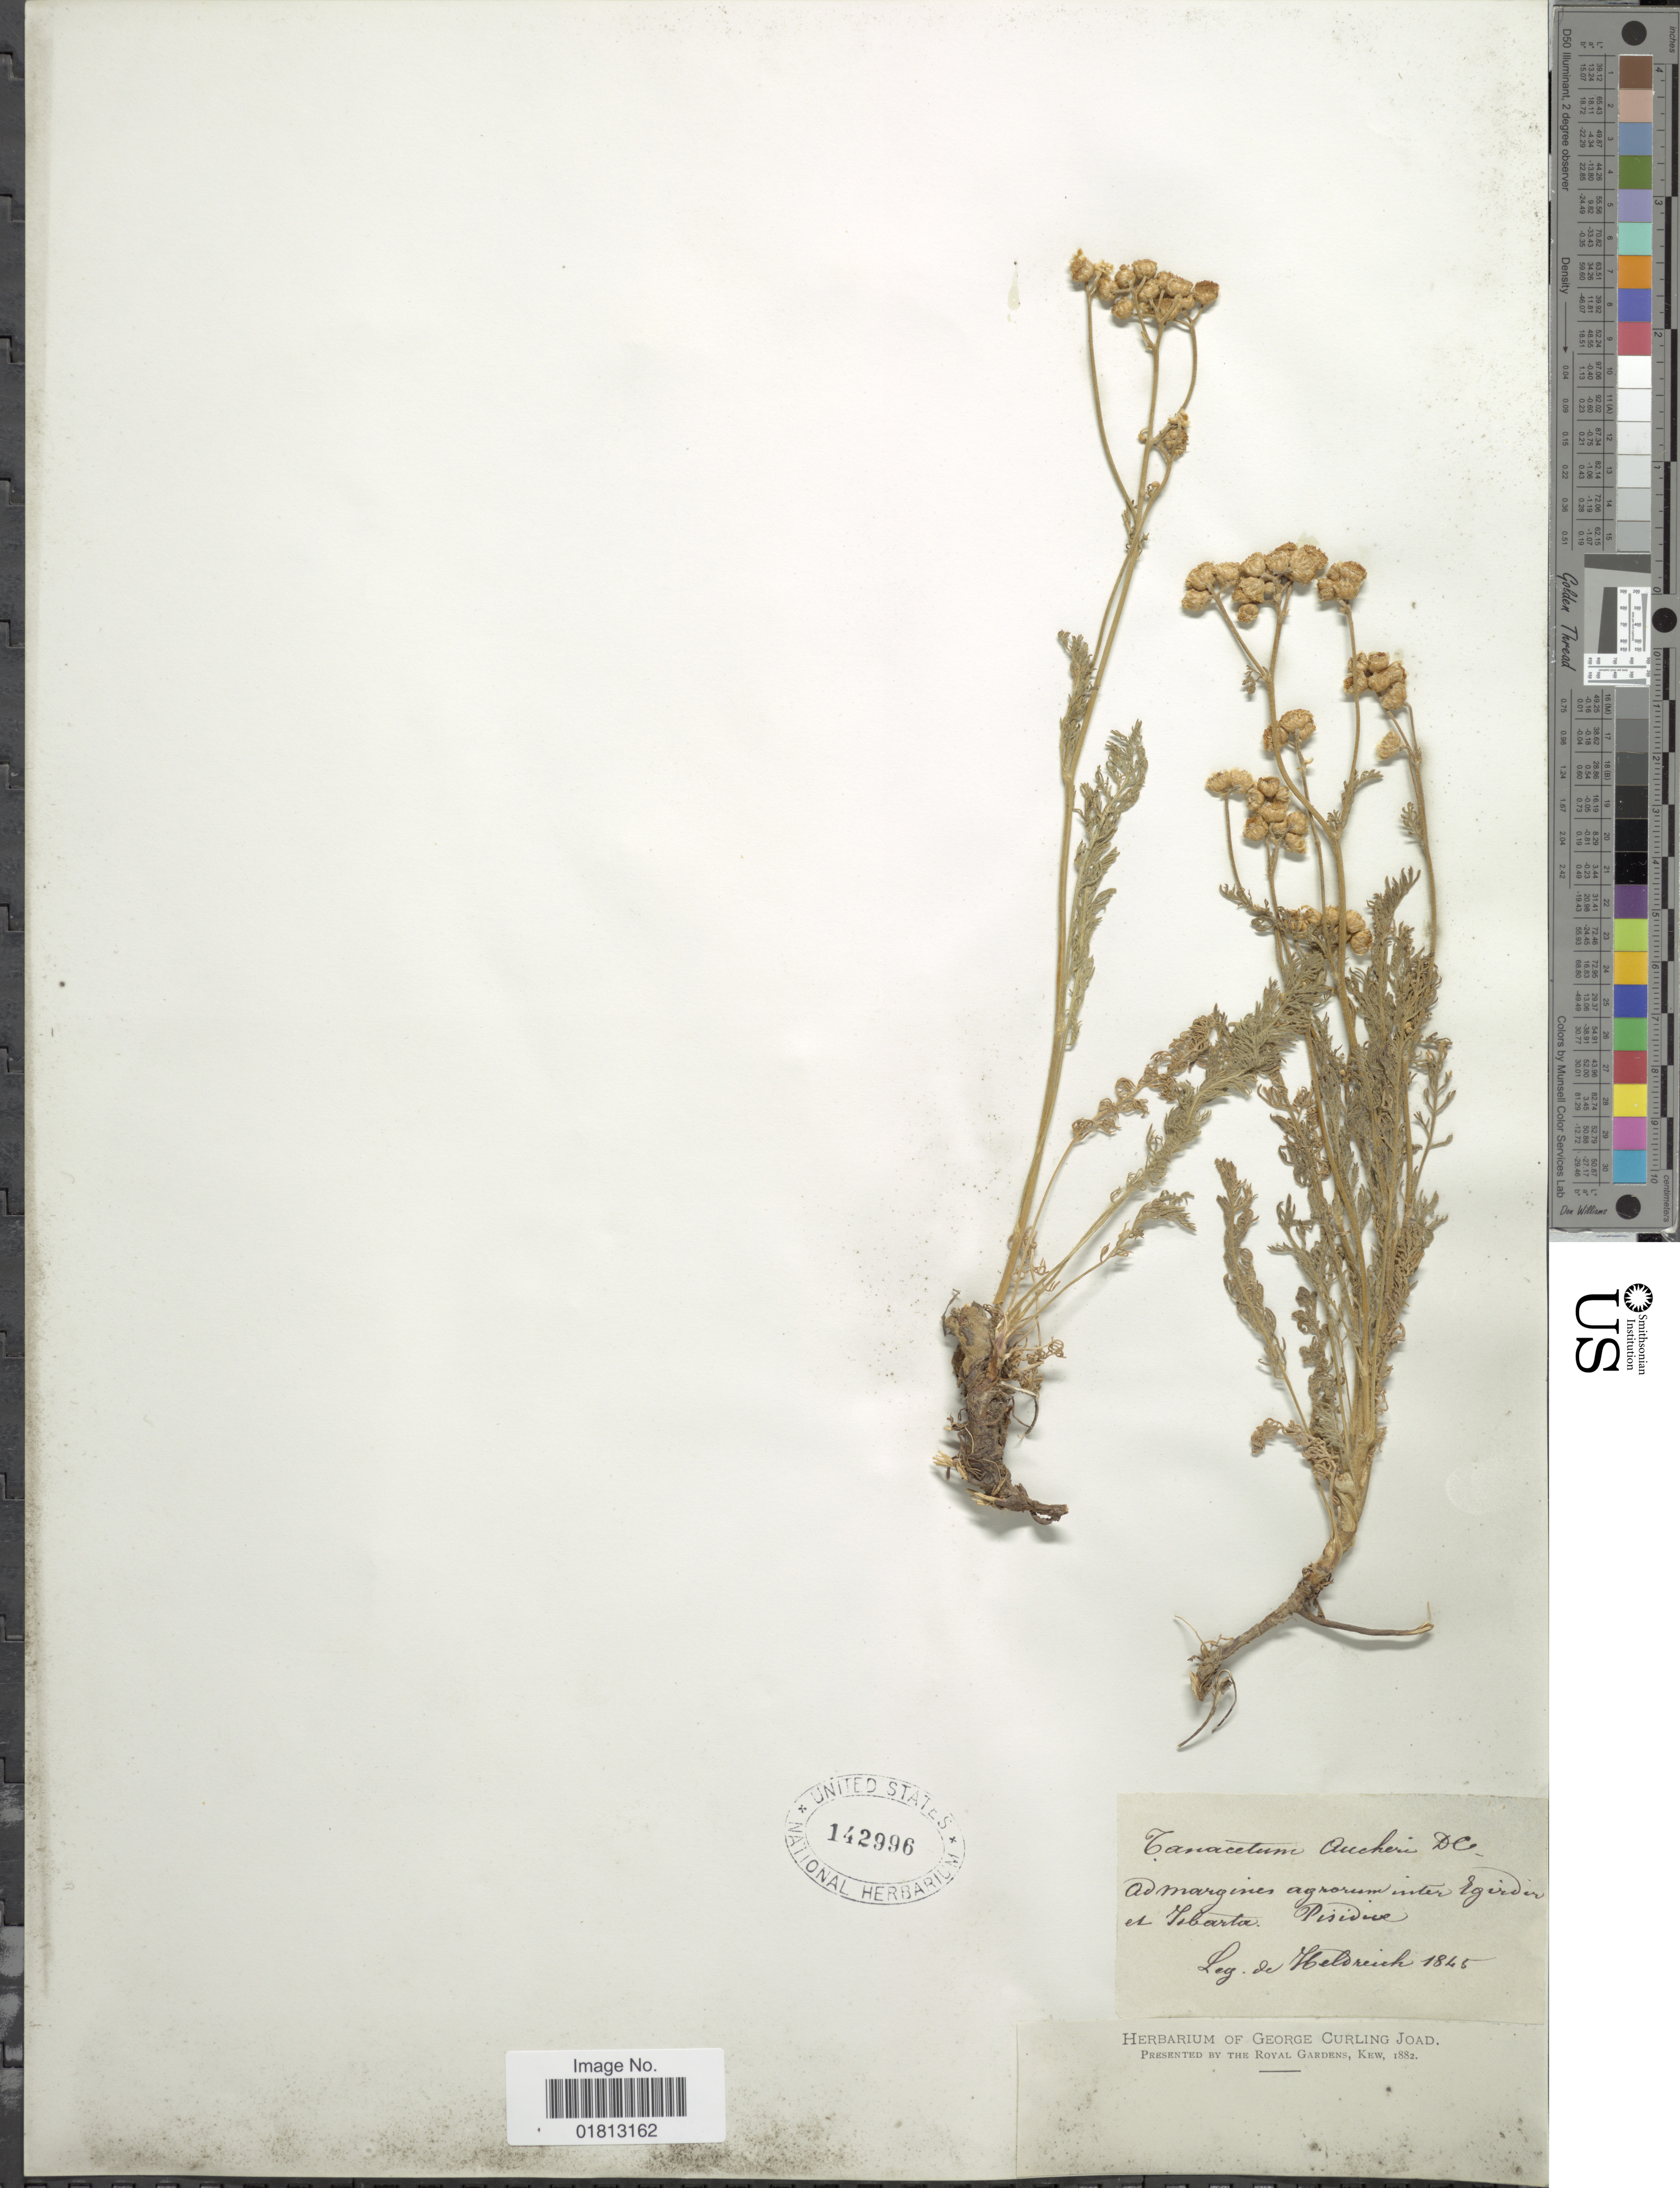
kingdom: Plantae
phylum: Tracheophyta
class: Magnoliopsida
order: Asterales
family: Asteraceae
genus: Tanacetum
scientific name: Tanacetum aucheri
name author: DC.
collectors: -. De Heldreich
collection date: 1845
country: Turkey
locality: Ad margines agrogum inter egordien et Hibarta, Pisidia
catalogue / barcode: US 142996